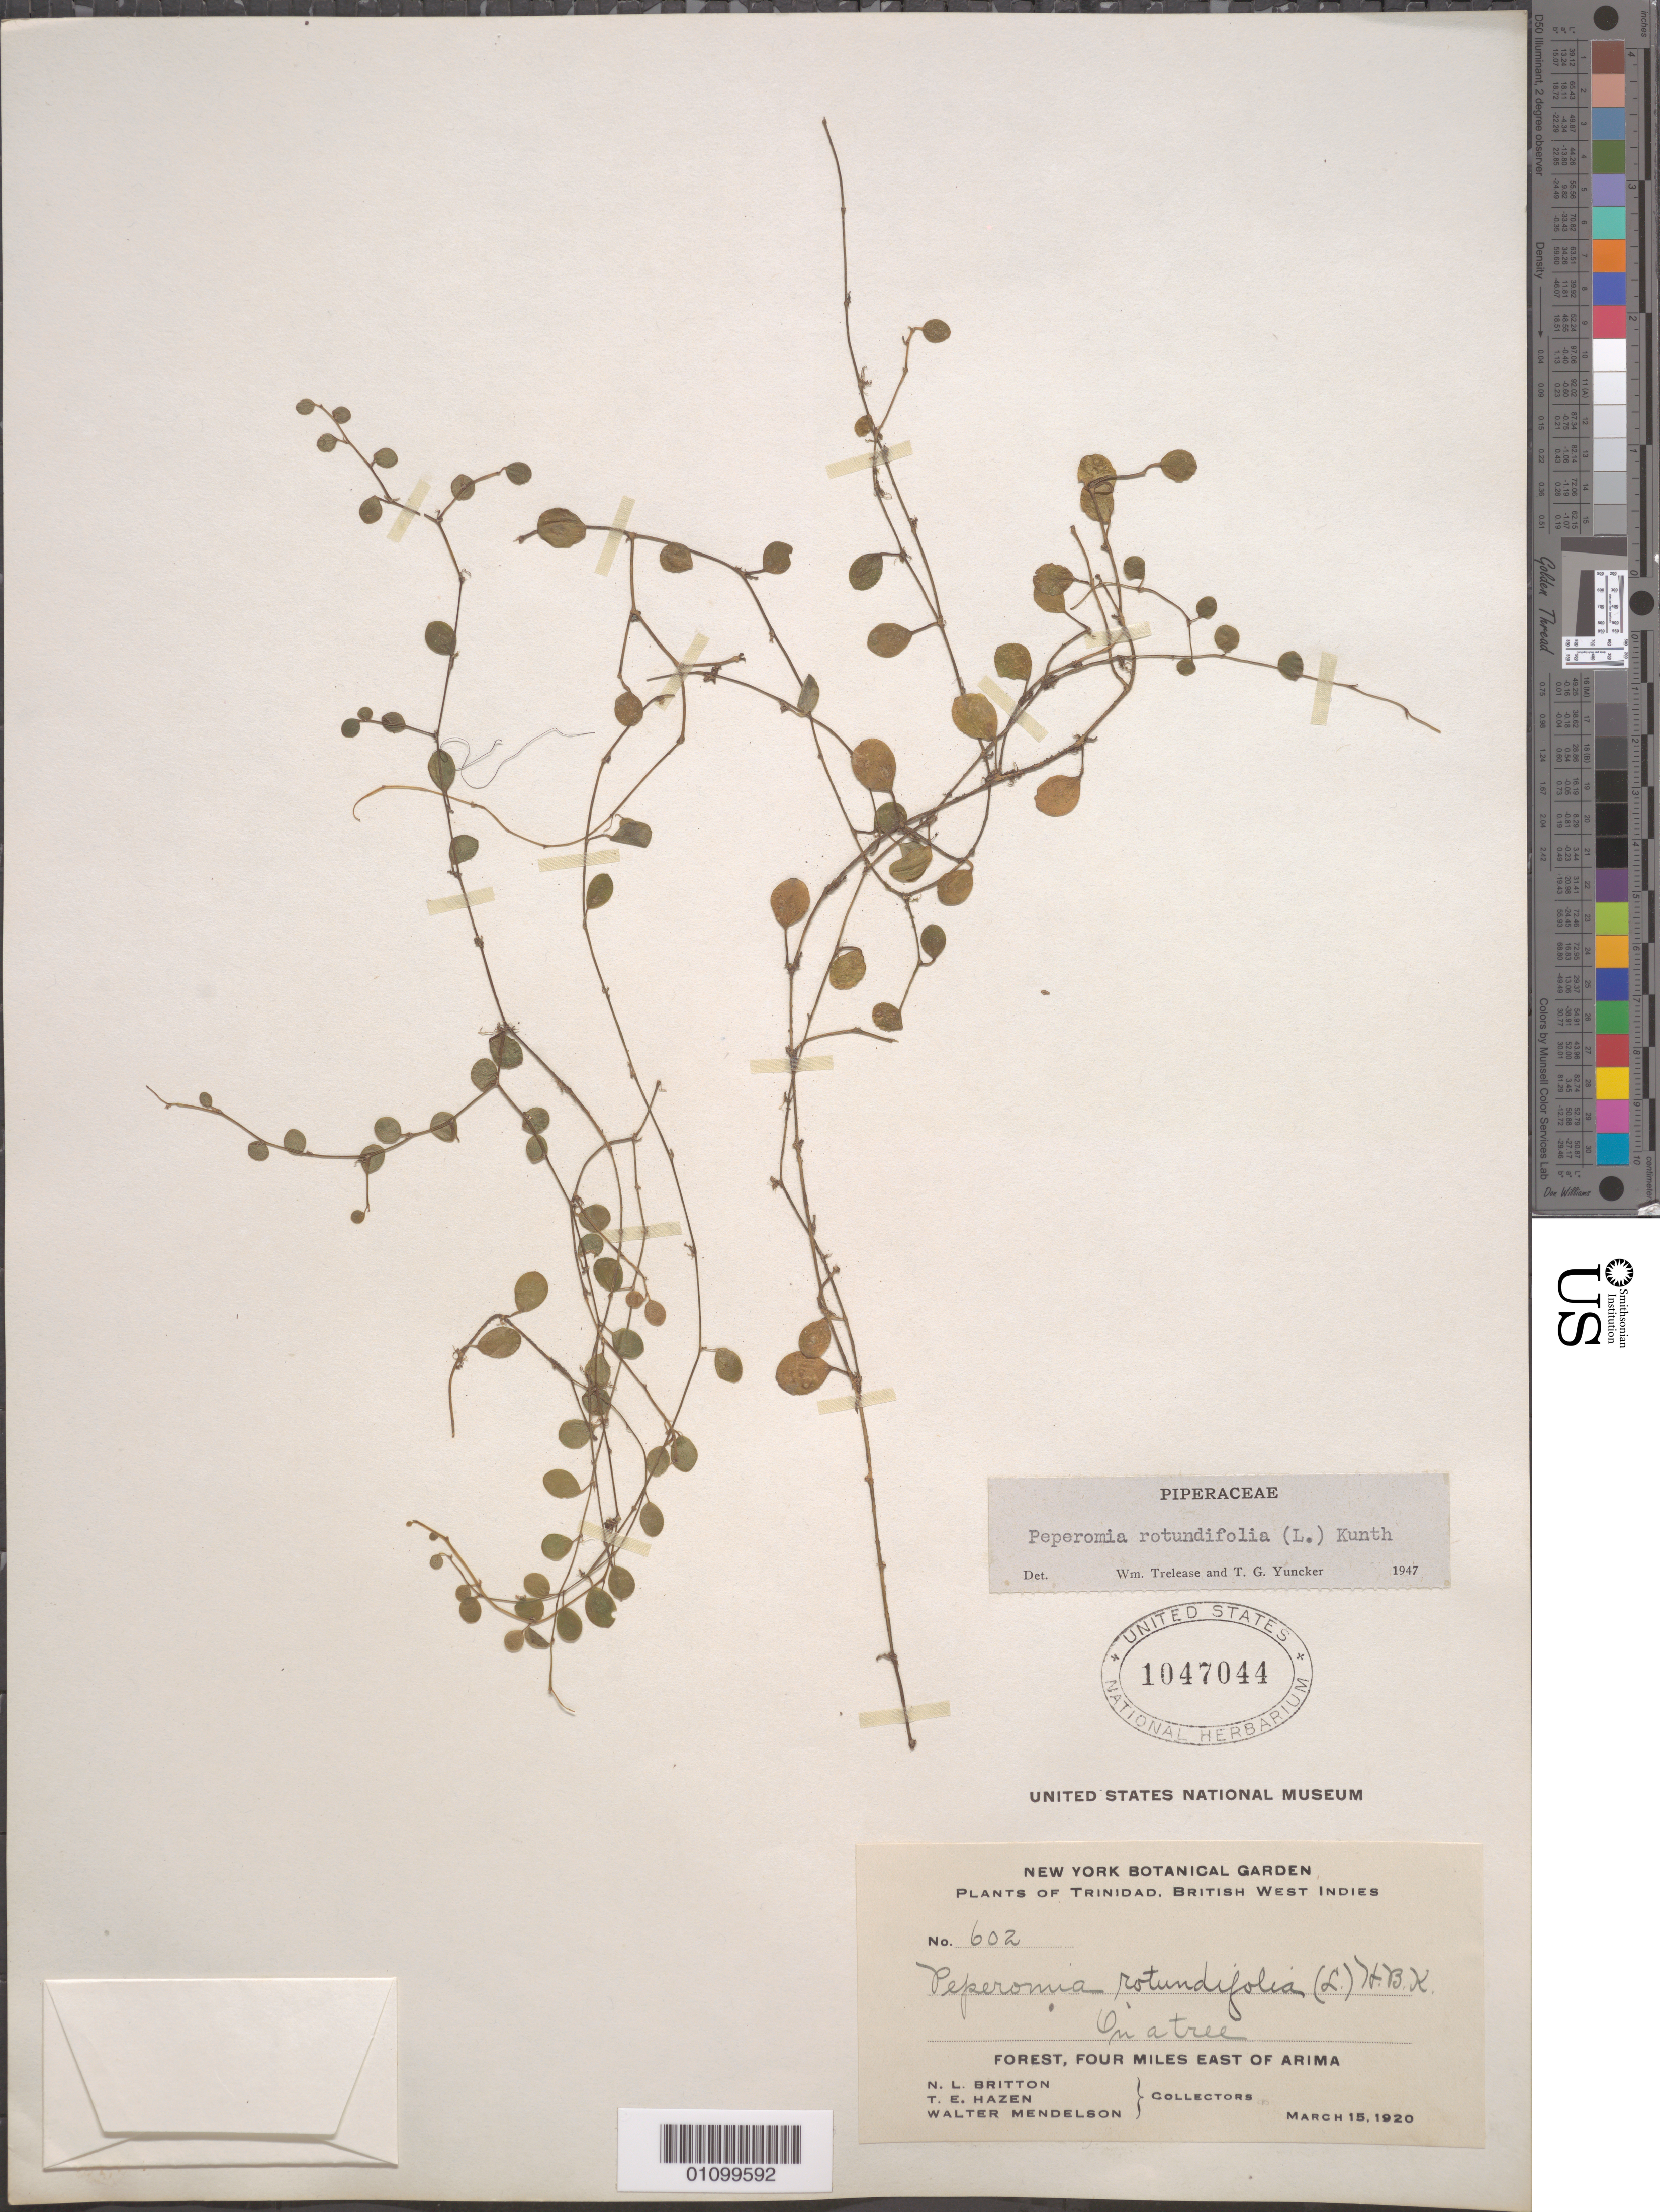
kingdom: Plantae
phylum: Tracheophyta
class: Magnoliopsida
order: Piperales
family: Piperaceae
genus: Peperomia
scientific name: Peperomia rotundifolia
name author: (L.) Kunth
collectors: N. Britton, T. E. Hazen & W. Mendelson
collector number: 602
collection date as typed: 15 Mar 1920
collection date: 1920-03-15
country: Trinidad and Tobago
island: Trinidad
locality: Forest, Four Miles E of Arima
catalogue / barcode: US 1047044